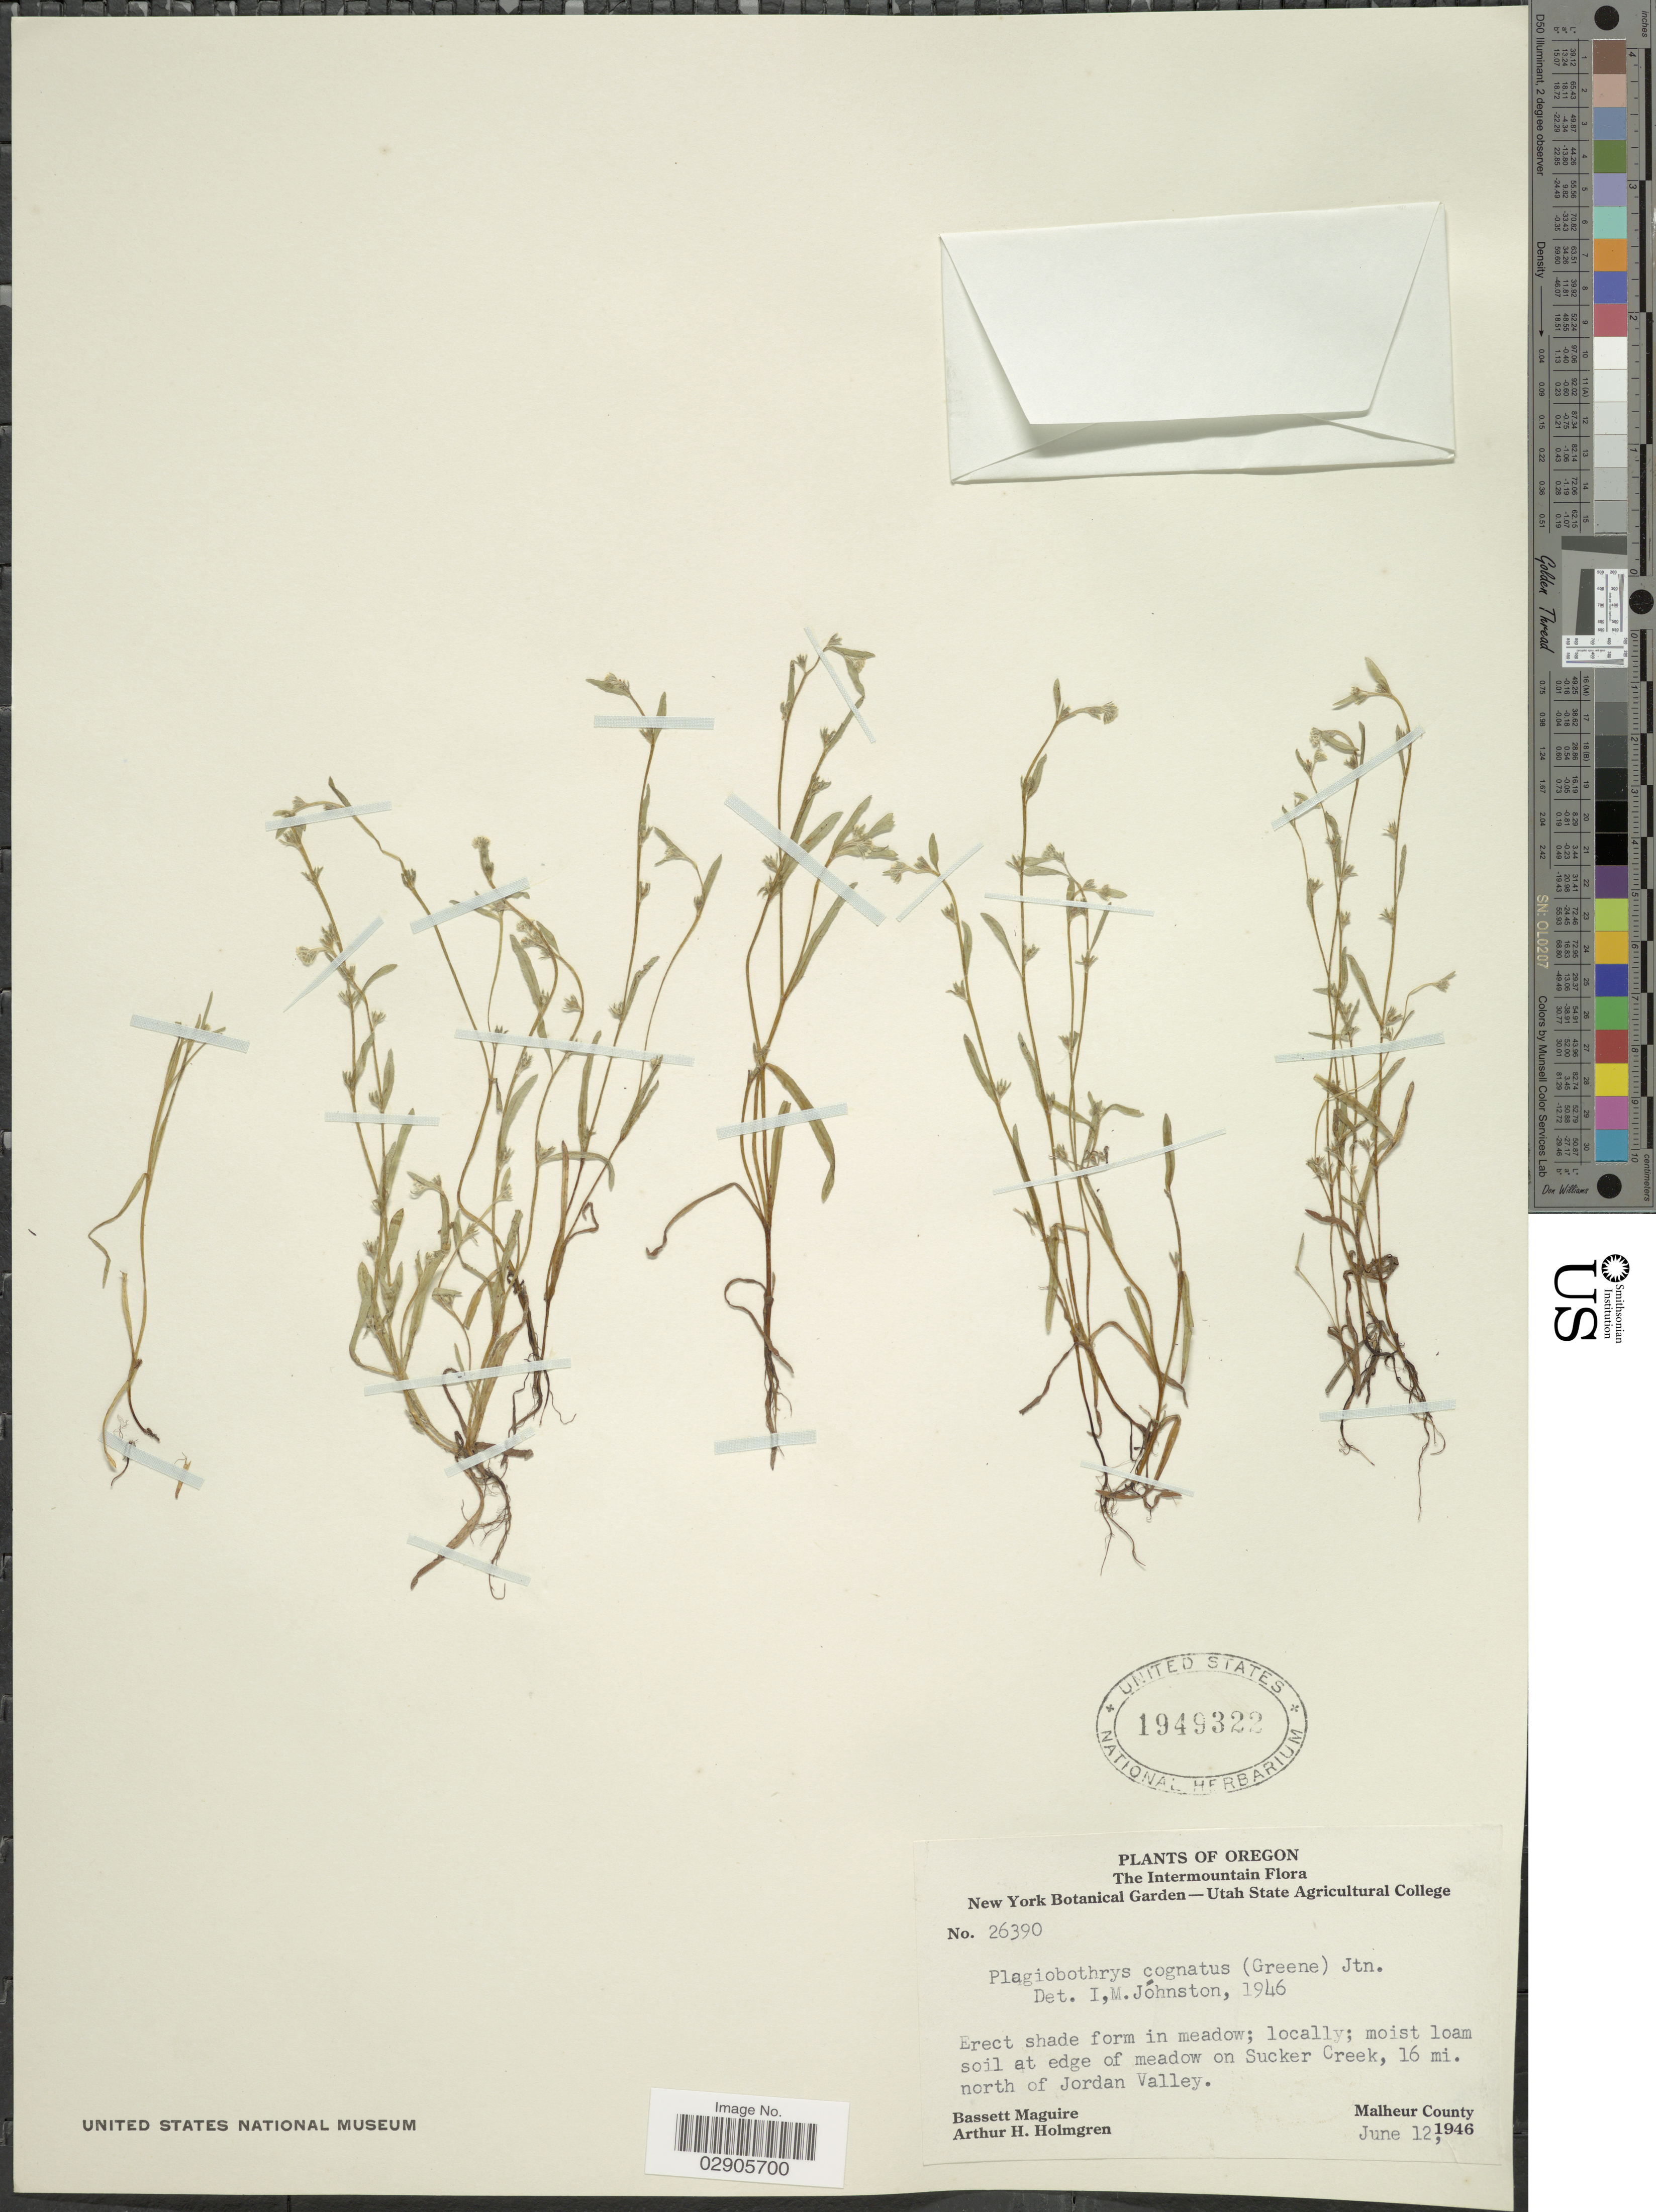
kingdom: Plantae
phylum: Tracheophyta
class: Magnoliopsida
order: Boraginales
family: Boraginaceae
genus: Plagiobothrys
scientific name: Plagiobothrys cognatus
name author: (Greene) I.M. Johnst.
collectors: B. Maguire & A. H. Holmgren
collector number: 26390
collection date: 1946-06-12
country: United States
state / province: Oregon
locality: The Intermountain. Moist loam soil at edge of meadow on Sucker Creek, 16 mi. north of Jordan Valley. Malheur County.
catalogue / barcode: US 1949322